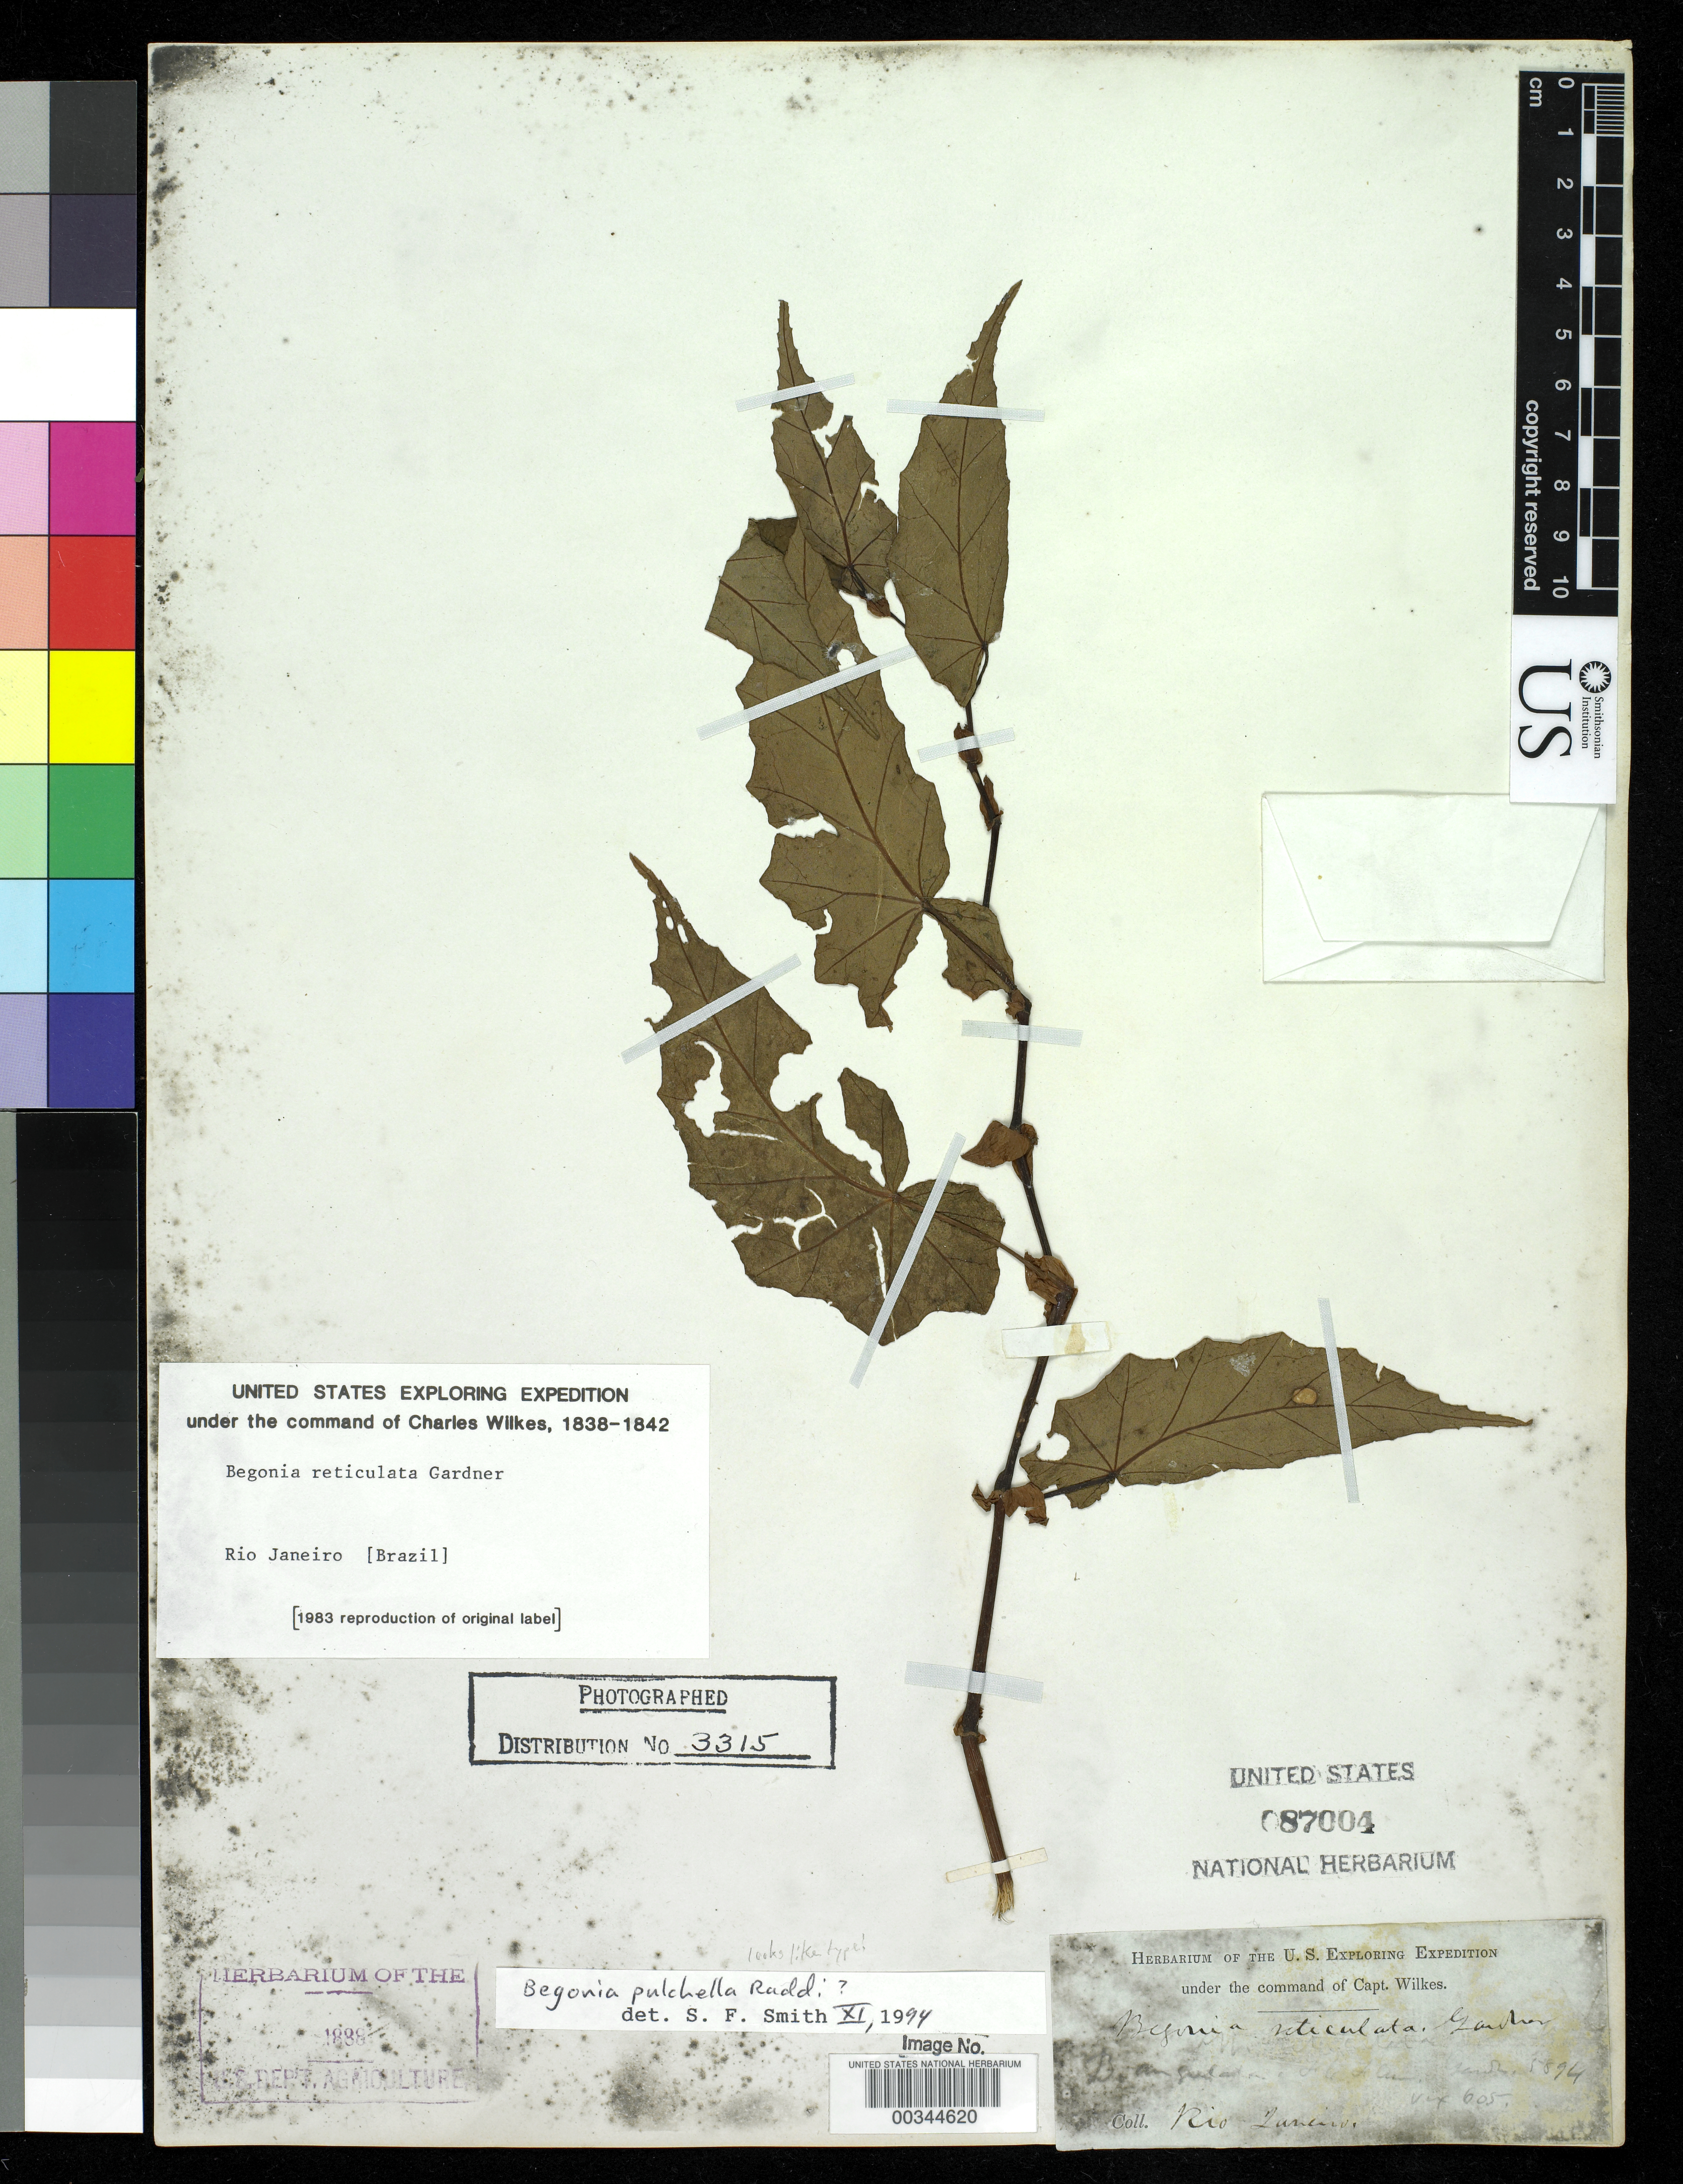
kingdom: Plantae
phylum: Tracheophyta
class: Magnoliopsida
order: Cucurbitales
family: Begoniaceae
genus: Begonia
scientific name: Begonia pulchella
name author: Raddi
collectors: Wilkes Explor. Exped.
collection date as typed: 1838 to -- --- 1842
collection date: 1838/1842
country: Brazil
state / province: Rio de Janeiro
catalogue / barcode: US 87004